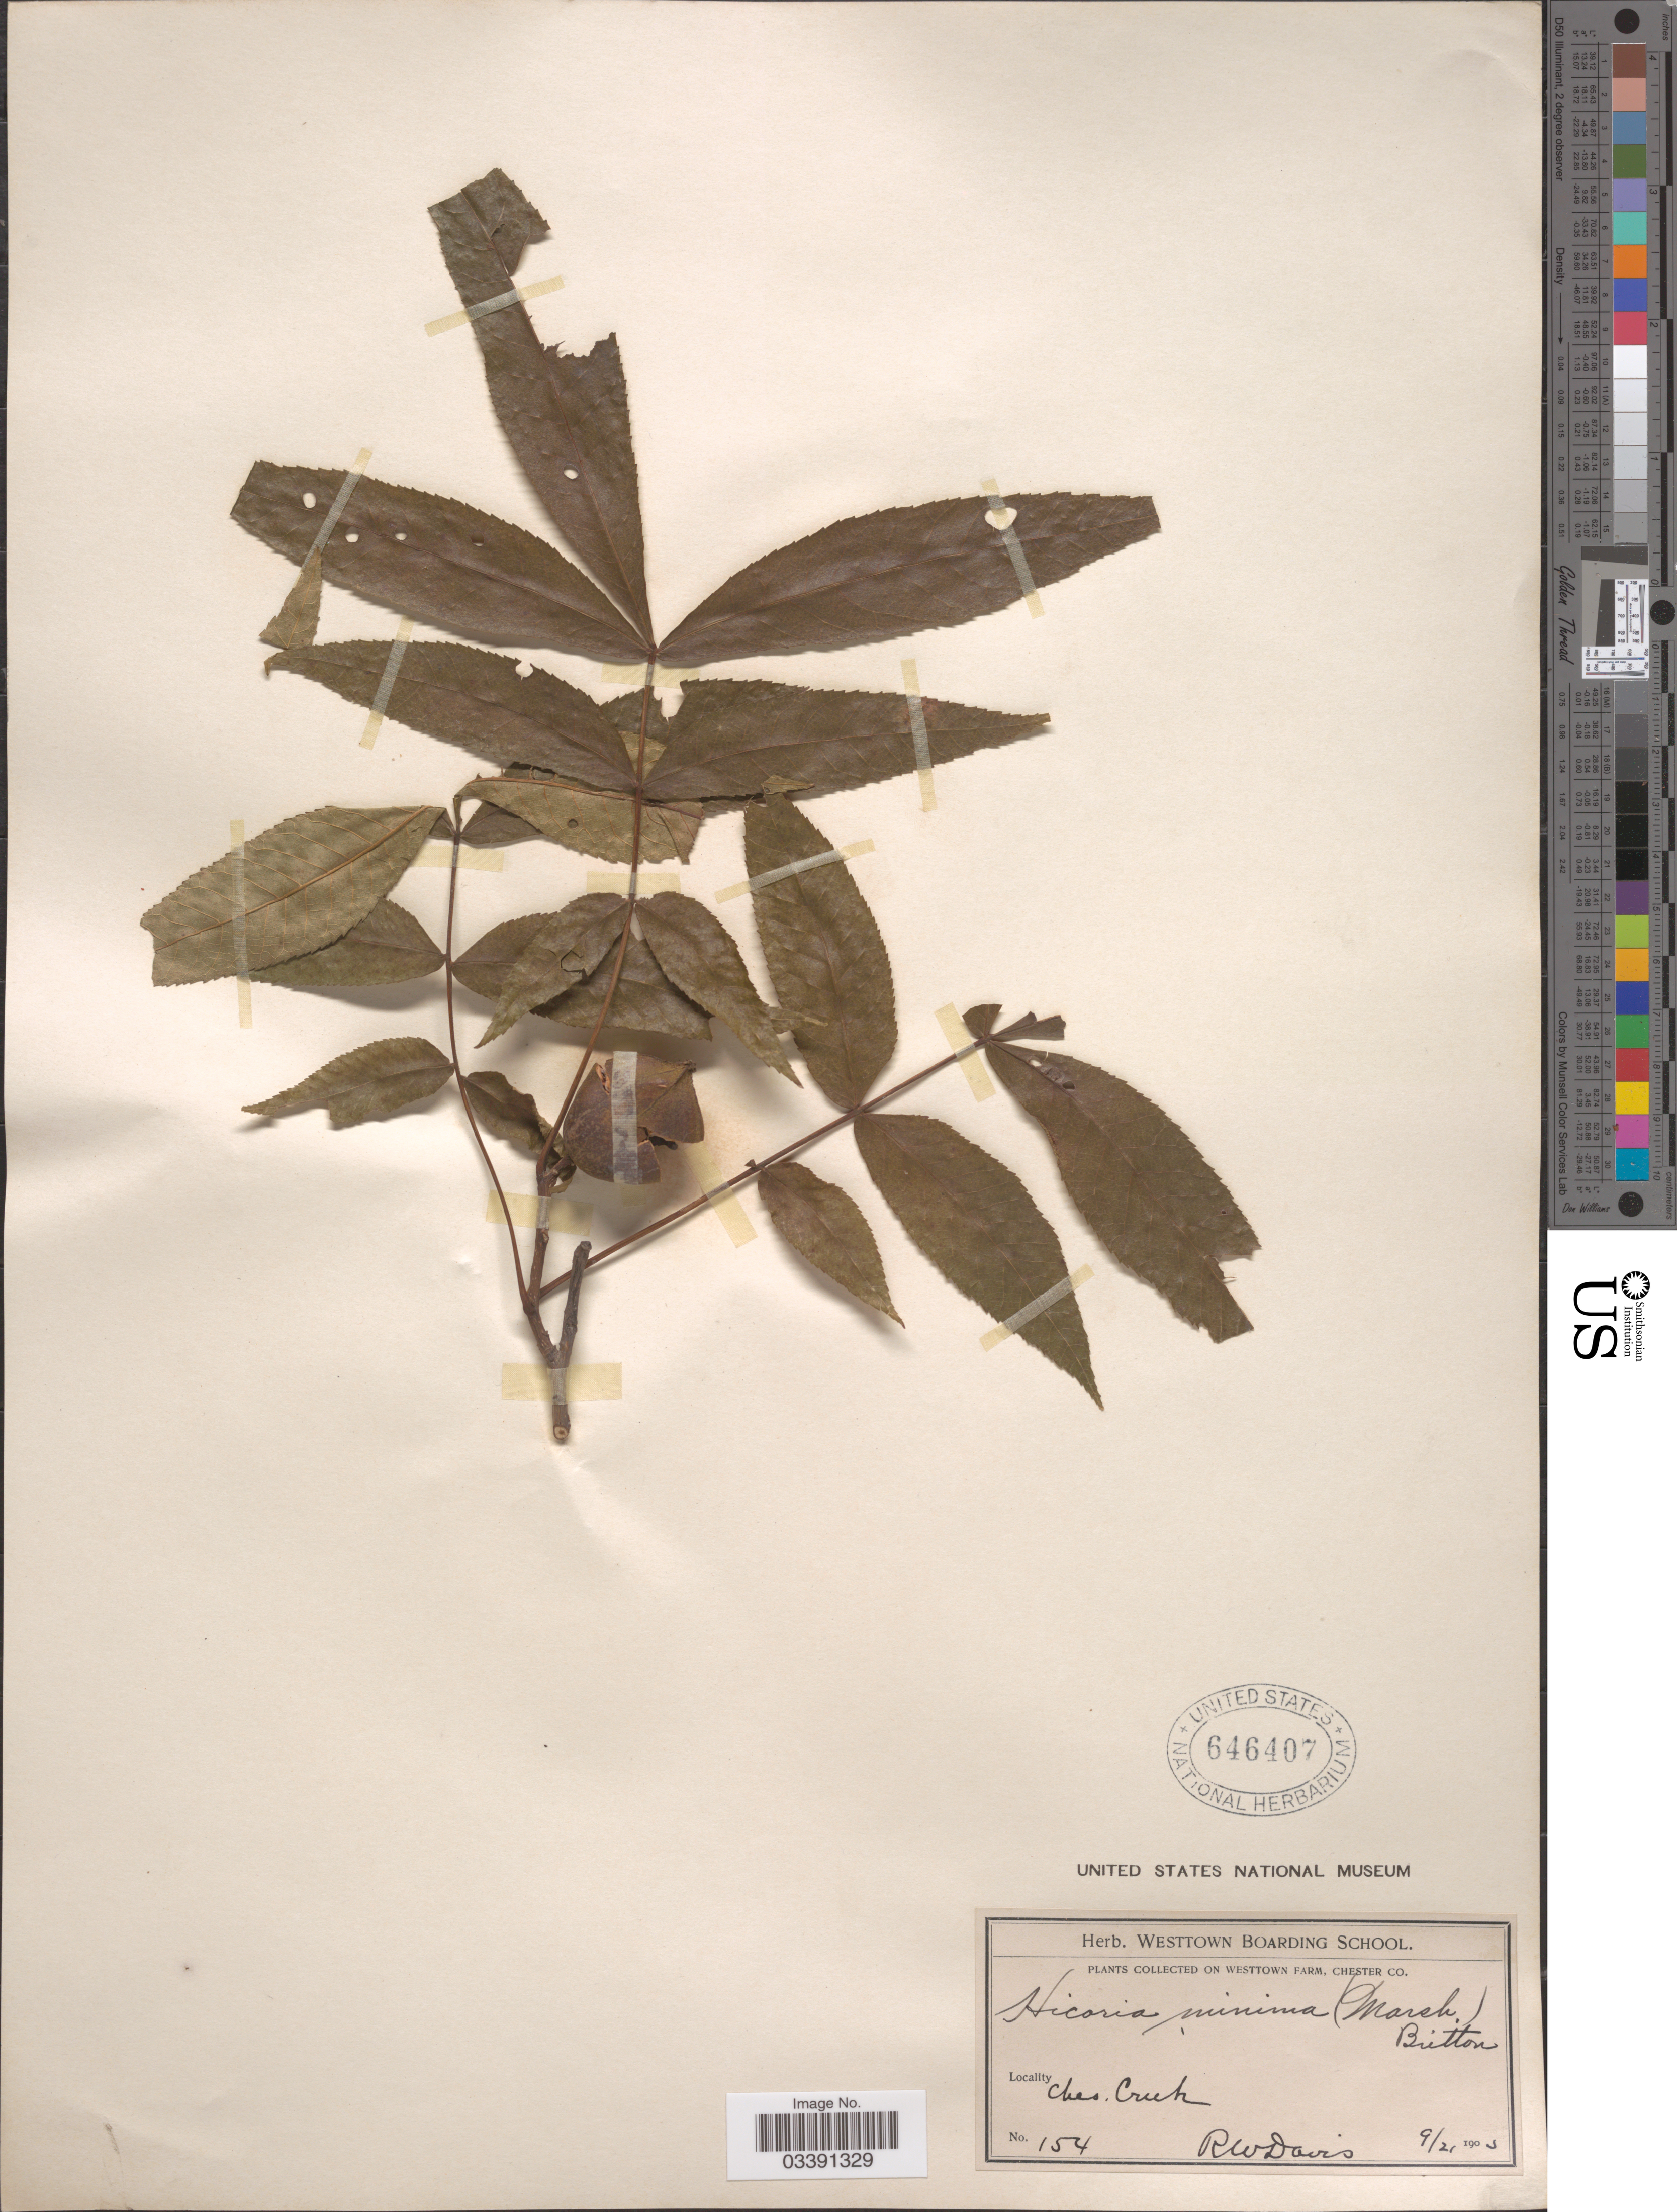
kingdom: Plantae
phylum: Tracheophyta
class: Magnoliopsida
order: Fagales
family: Juglandaceae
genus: Carya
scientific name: Carya cordiformis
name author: (Wangenh.) K. Koch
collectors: R. Davis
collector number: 154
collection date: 1905-09-21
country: United States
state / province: Pennsylvania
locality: Westtown Farm, Chester Co. Ches. Creek.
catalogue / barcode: US 646407